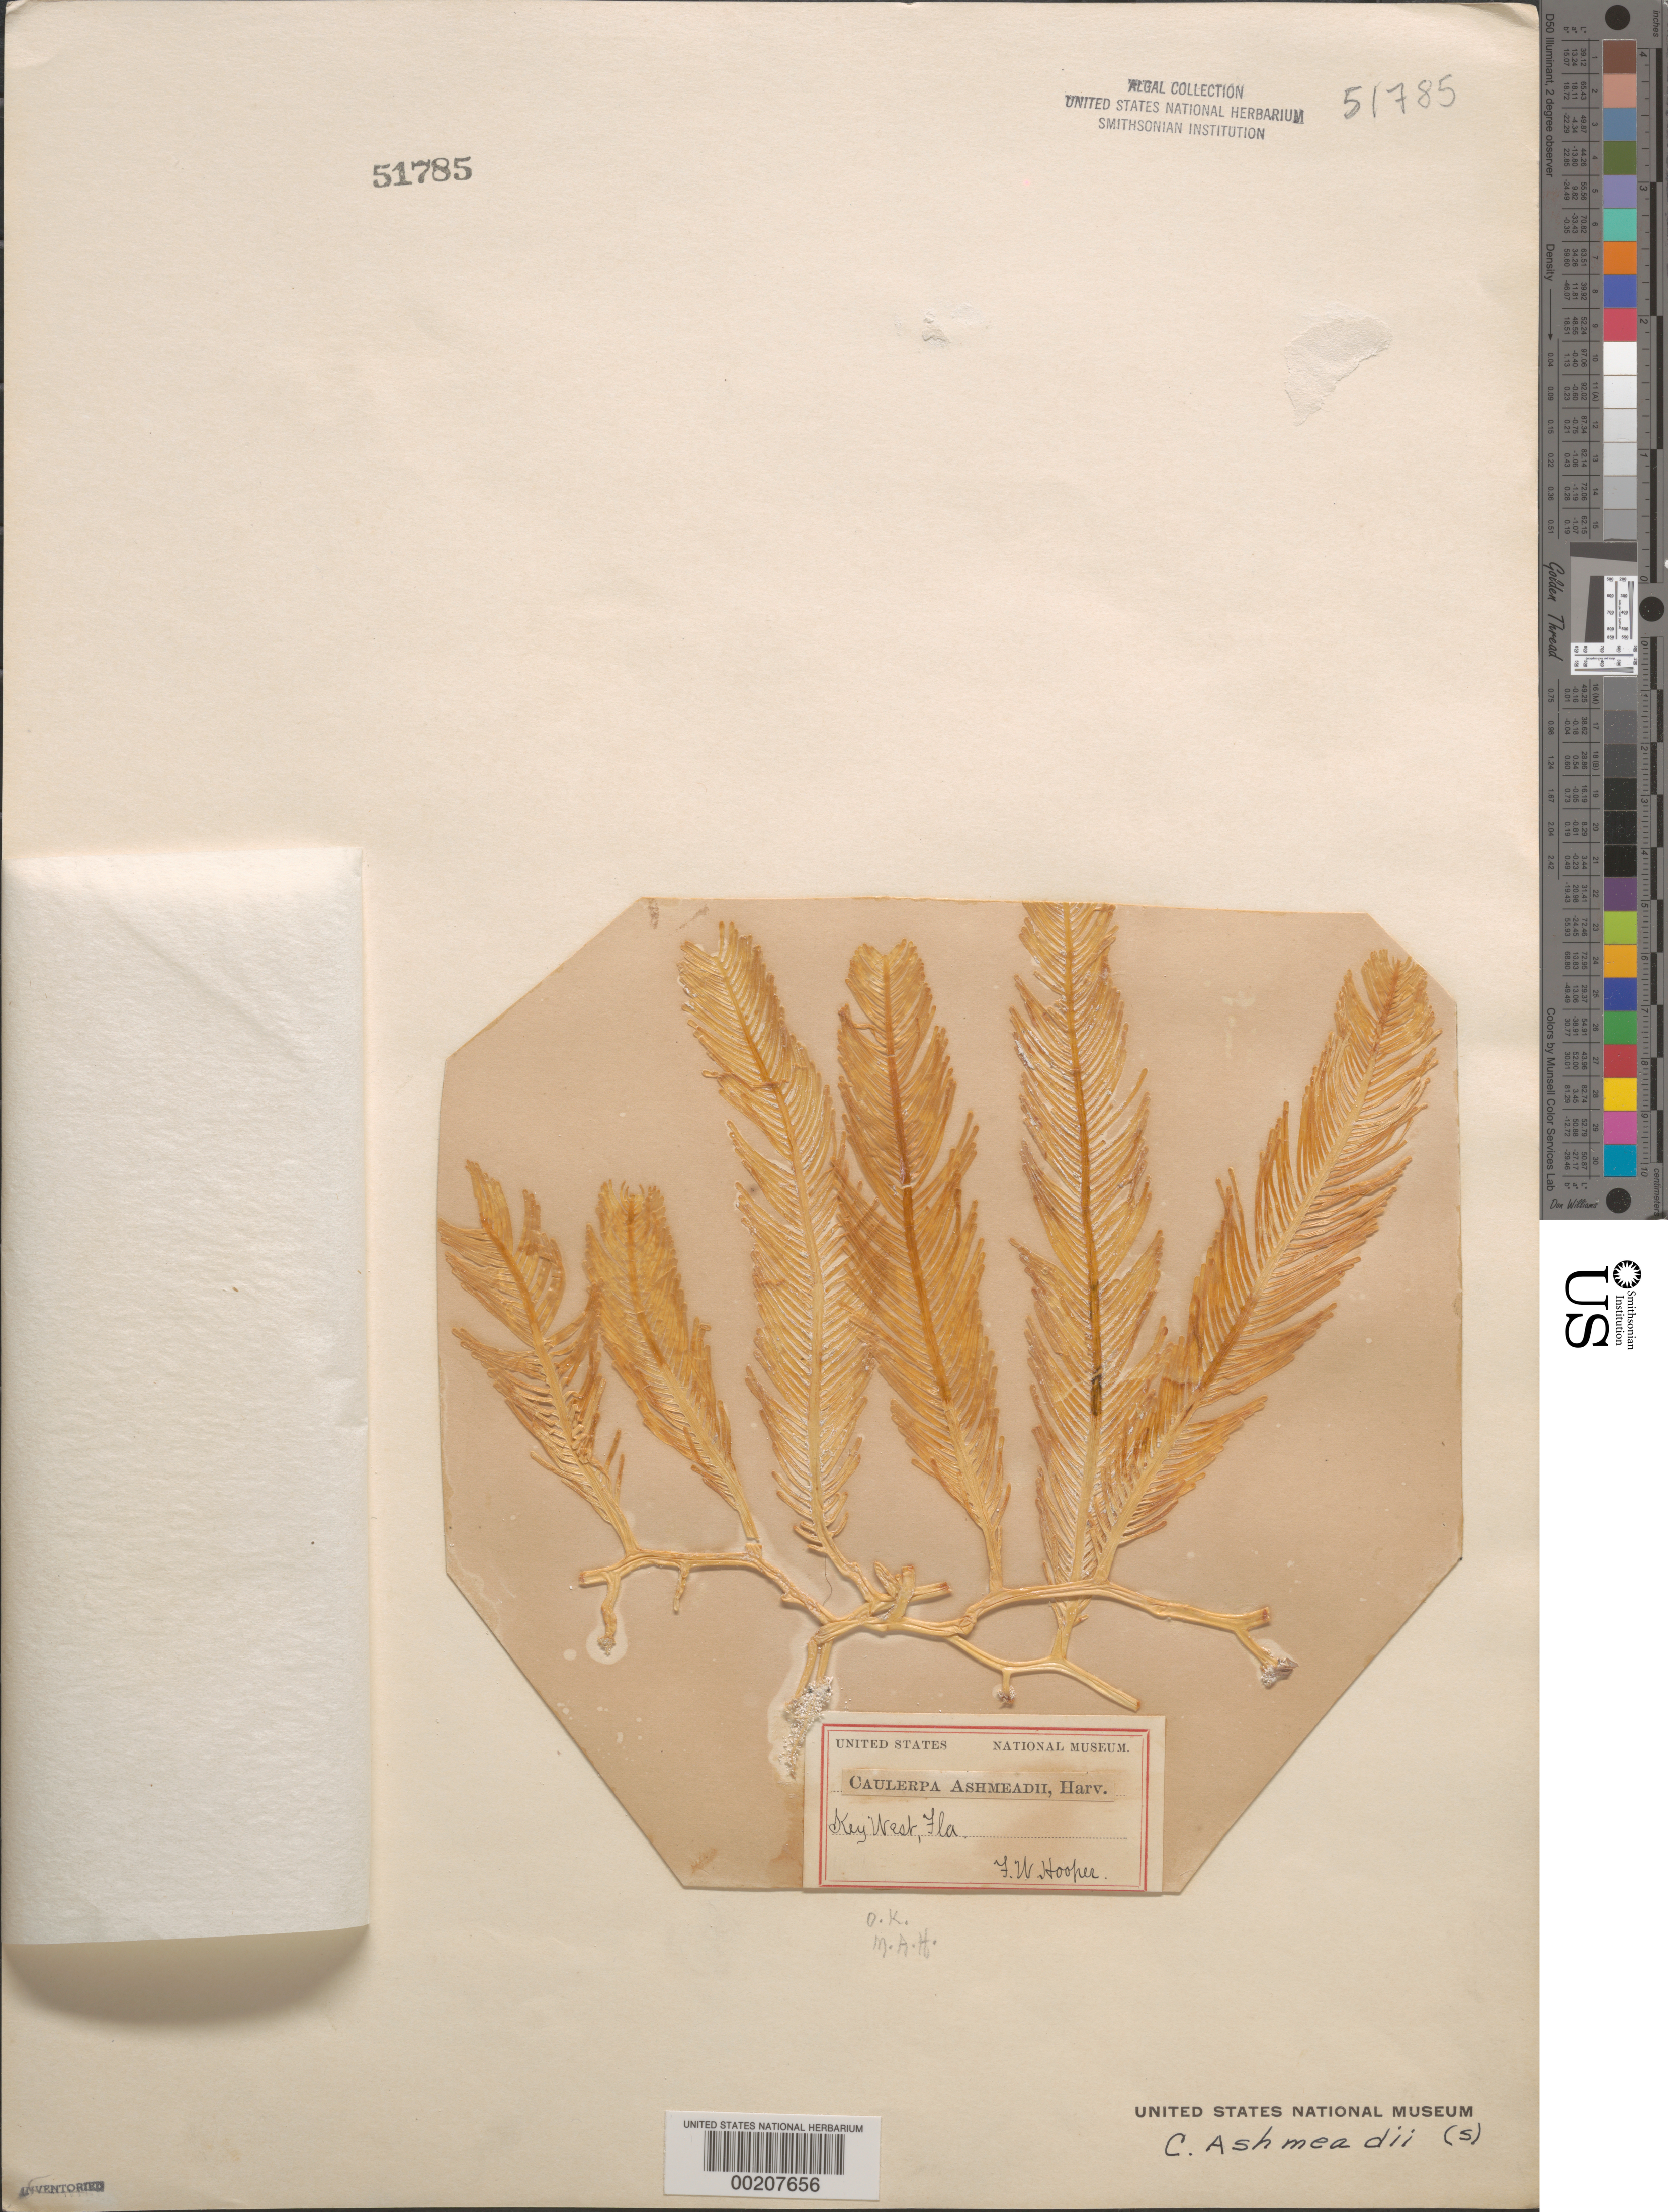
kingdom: Plantae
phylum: Chlorophyta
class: Ulvophyceae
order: Bryopsidales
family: Caulerpaceae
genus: Caulerpa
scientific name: Caulerpa ashmeadii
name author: Harv.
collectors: F. Hooper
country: United States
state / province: Florida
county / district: Monroe County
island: Key West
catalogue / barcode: US 51785